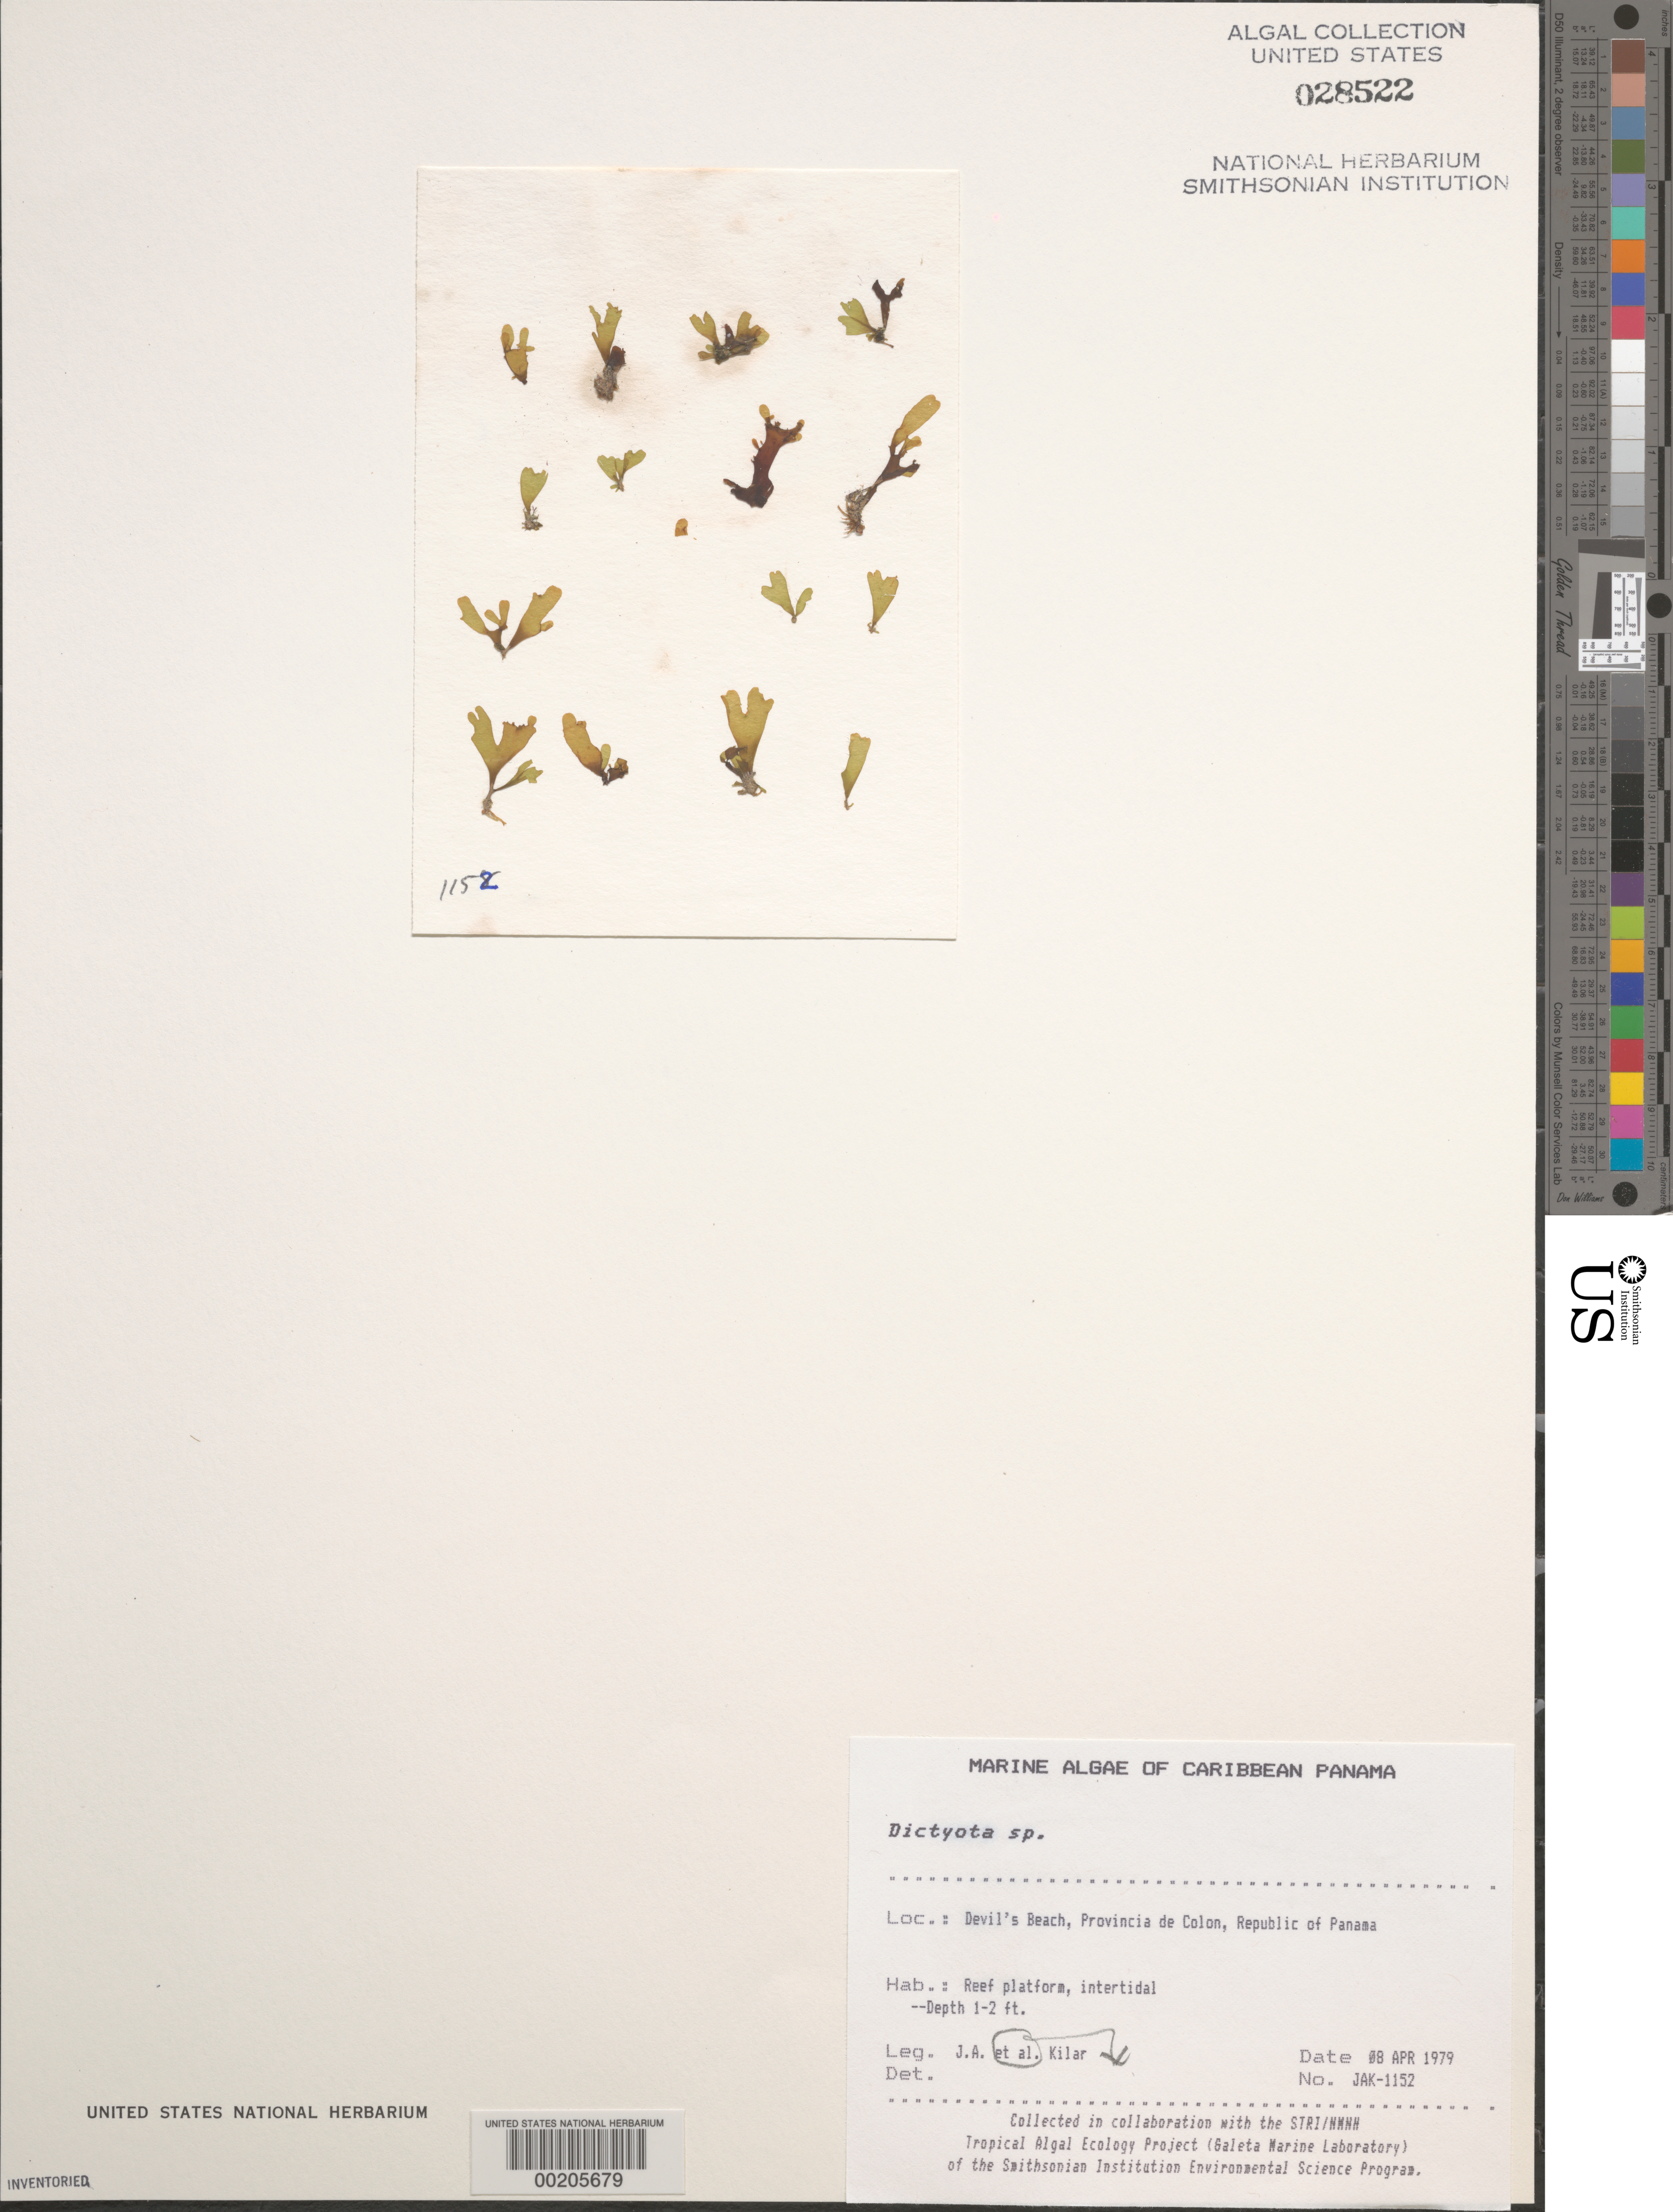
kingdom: Chromista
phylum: Ochrophyta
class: Phaeophyceae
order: Dictyotales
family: Dictyotaceae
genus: Dictyota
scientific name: Dictyota sp.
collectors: J. A. Kilar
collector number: JAK-1152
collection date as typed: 08 Apr 1979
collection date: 1979-04-08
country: Panama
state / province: Colón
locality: Devil's Beach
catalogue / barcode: US 28522